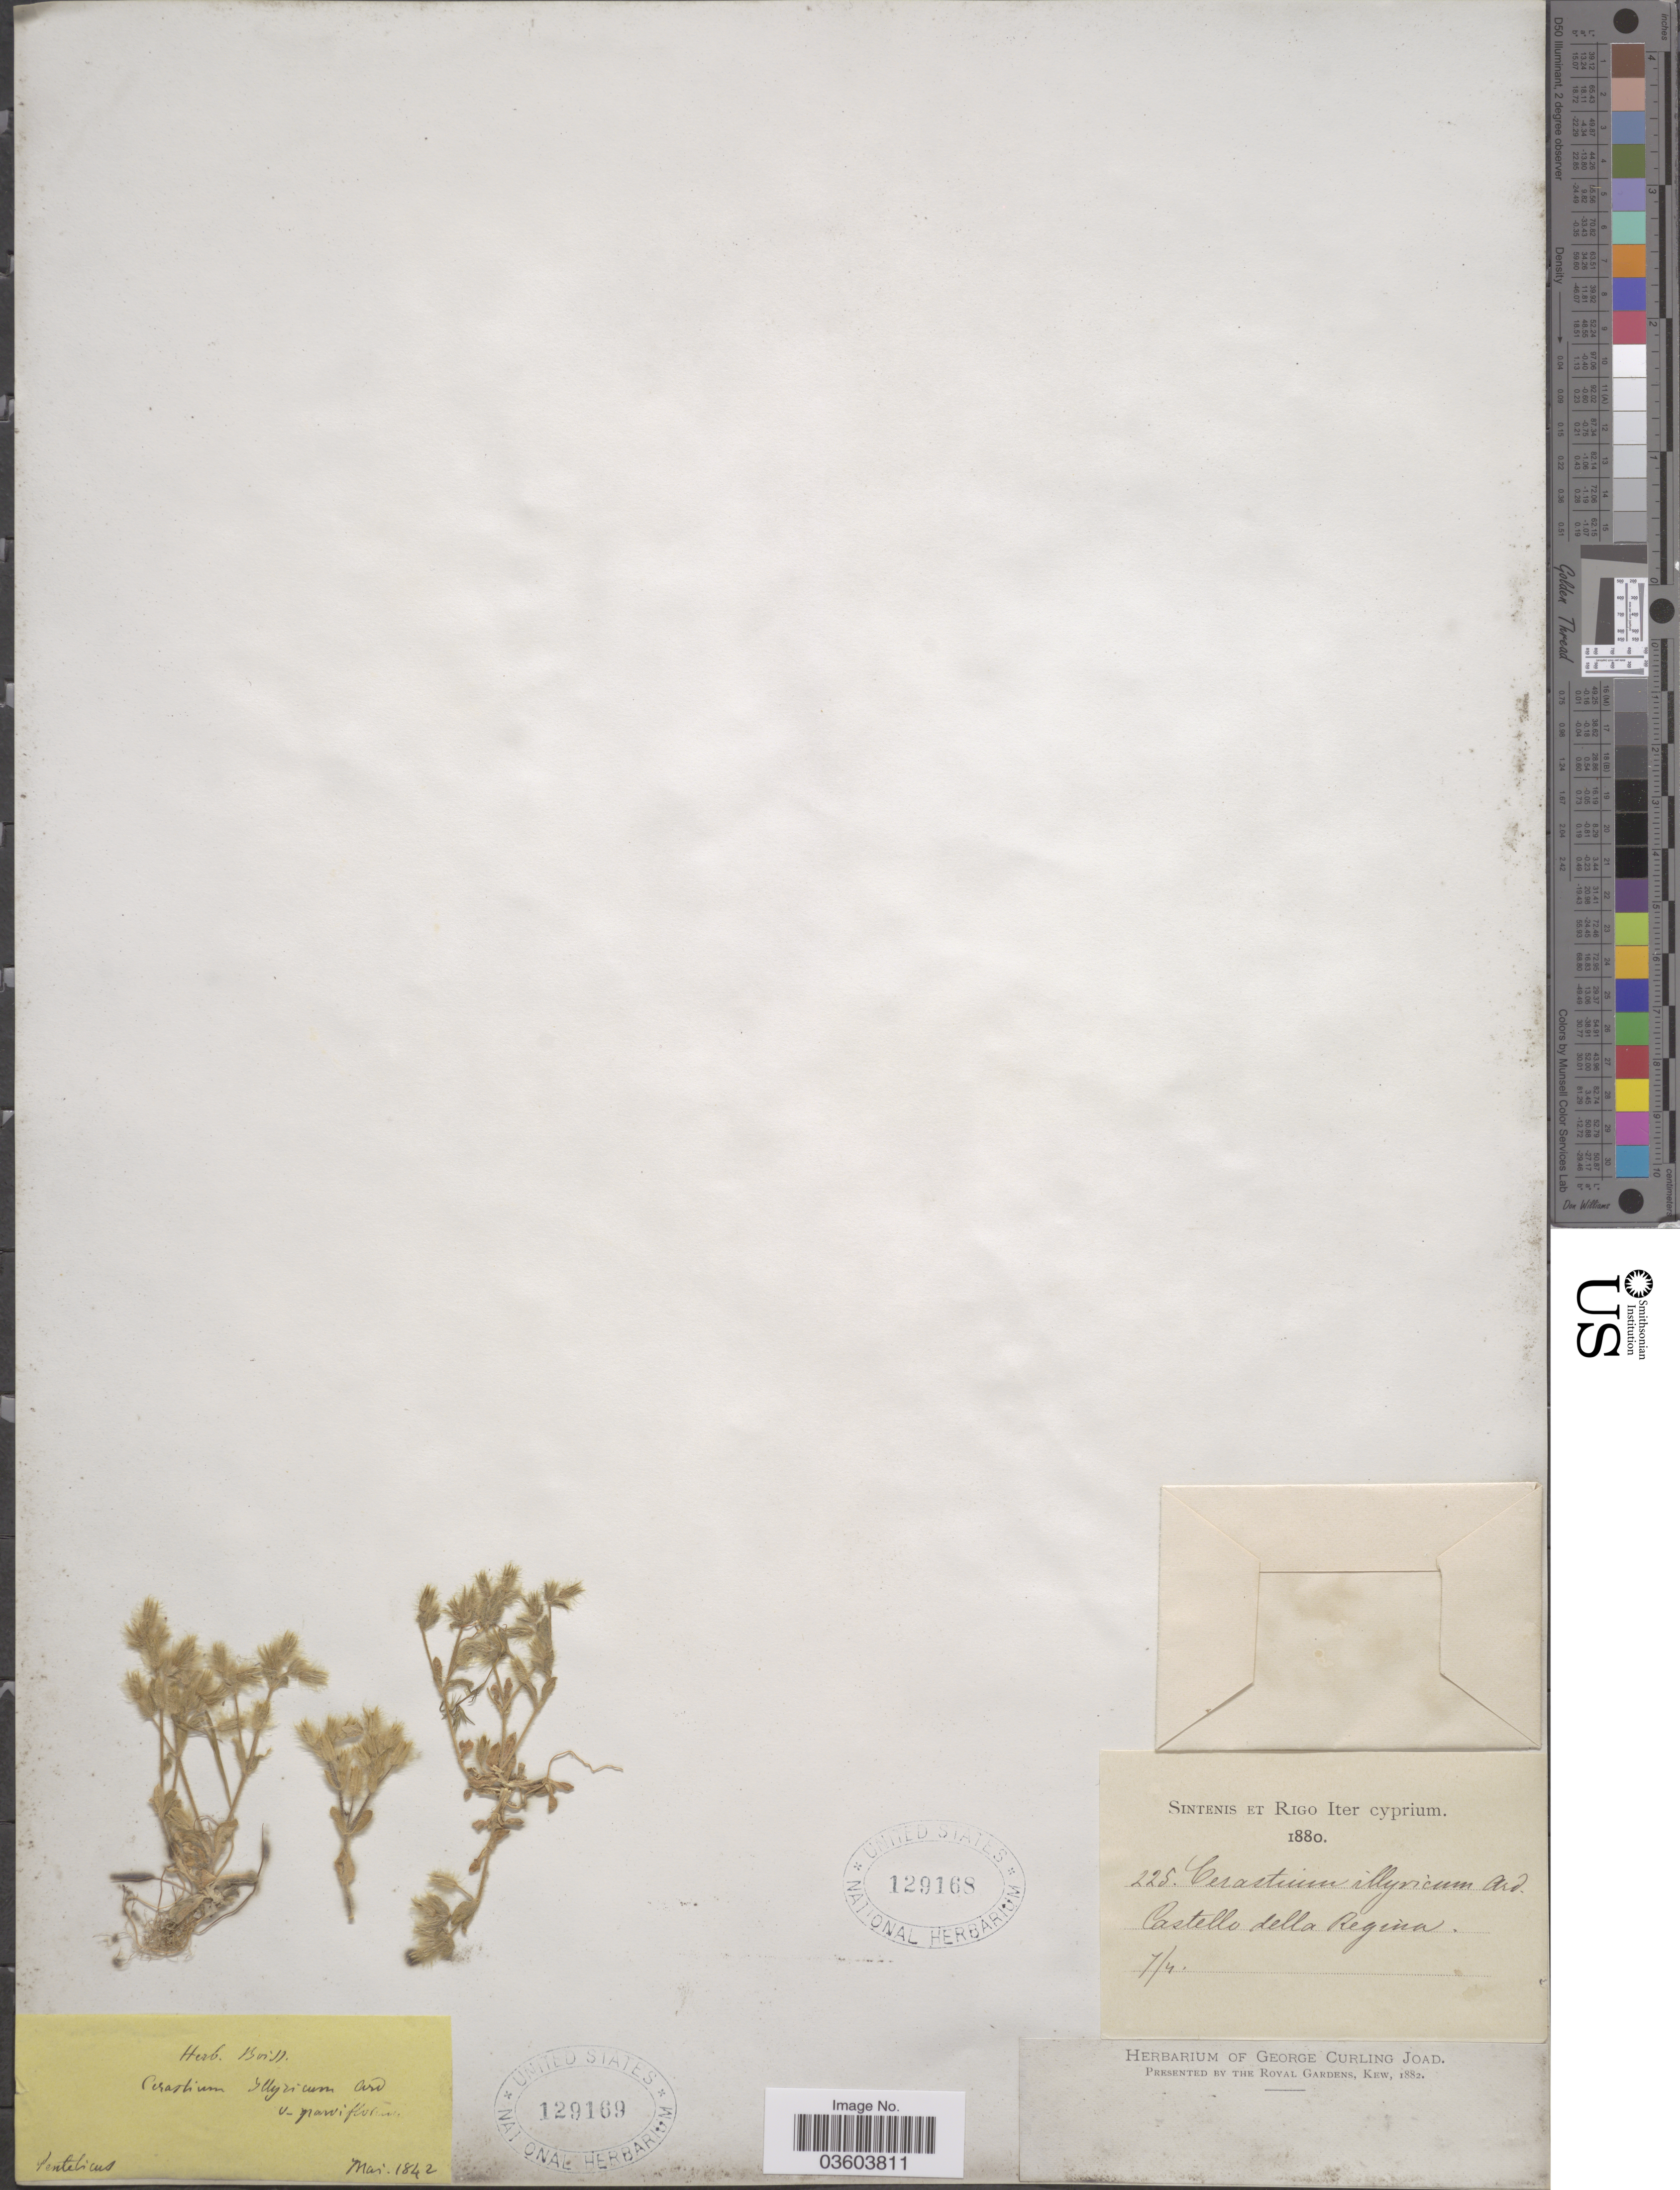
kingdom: Plantae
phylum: Tracheophyta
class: Magnoliopsida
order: Caryophyllales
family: Caryophyllaceae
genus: Cerastium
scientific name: Cerastium illyricum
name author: Ard.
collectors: -. Sintenis & -- Rigo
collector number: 225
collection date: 1880-04-07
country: Cyprus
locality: Cyprium. Castello della Regina.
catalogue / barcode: US 129168-2